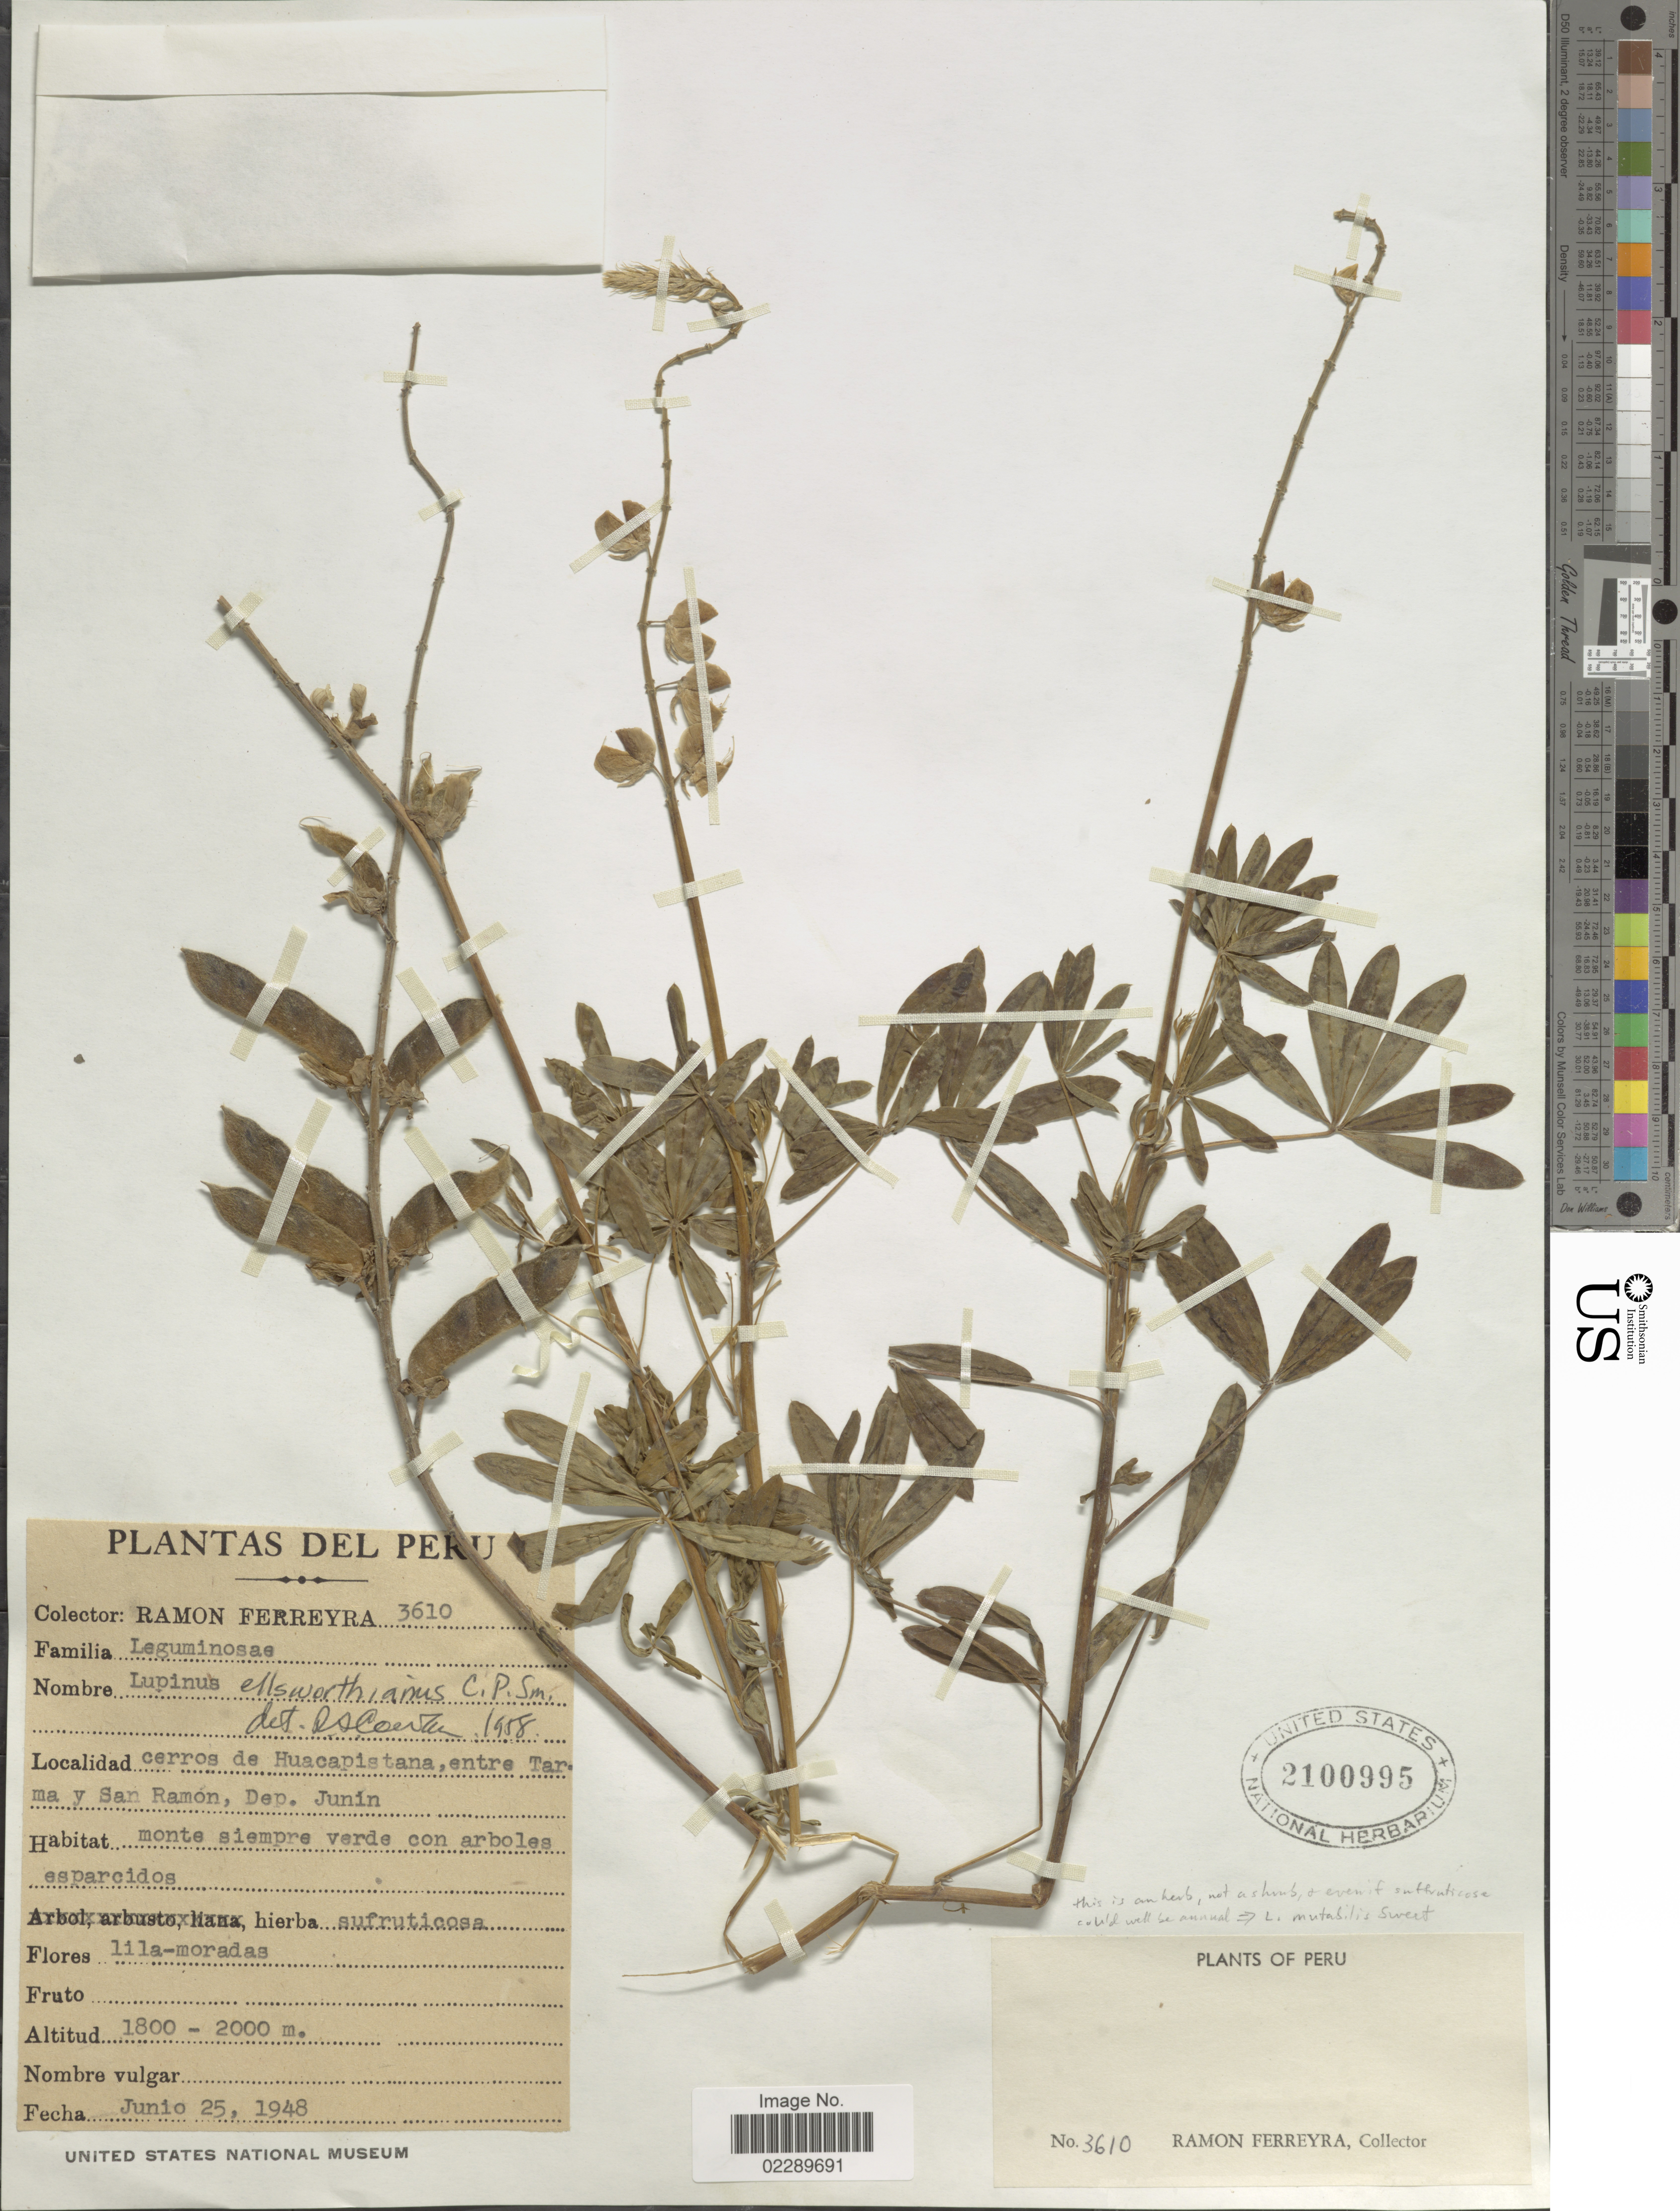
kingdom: Plantae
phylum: Tracheophyta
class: Magnoliopsida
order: Fabales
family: Fabaceae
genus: Lupinus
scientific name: Lupinus mutabilis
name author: Sweet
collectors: R. A. Ferreyra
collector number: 3610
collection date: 1948-06-25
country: Peru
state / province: Junín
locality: Cerros de Huacapistana, entre Tarma y San Ramon, Dep. Junin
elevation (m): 1800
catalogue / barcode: US 2100995